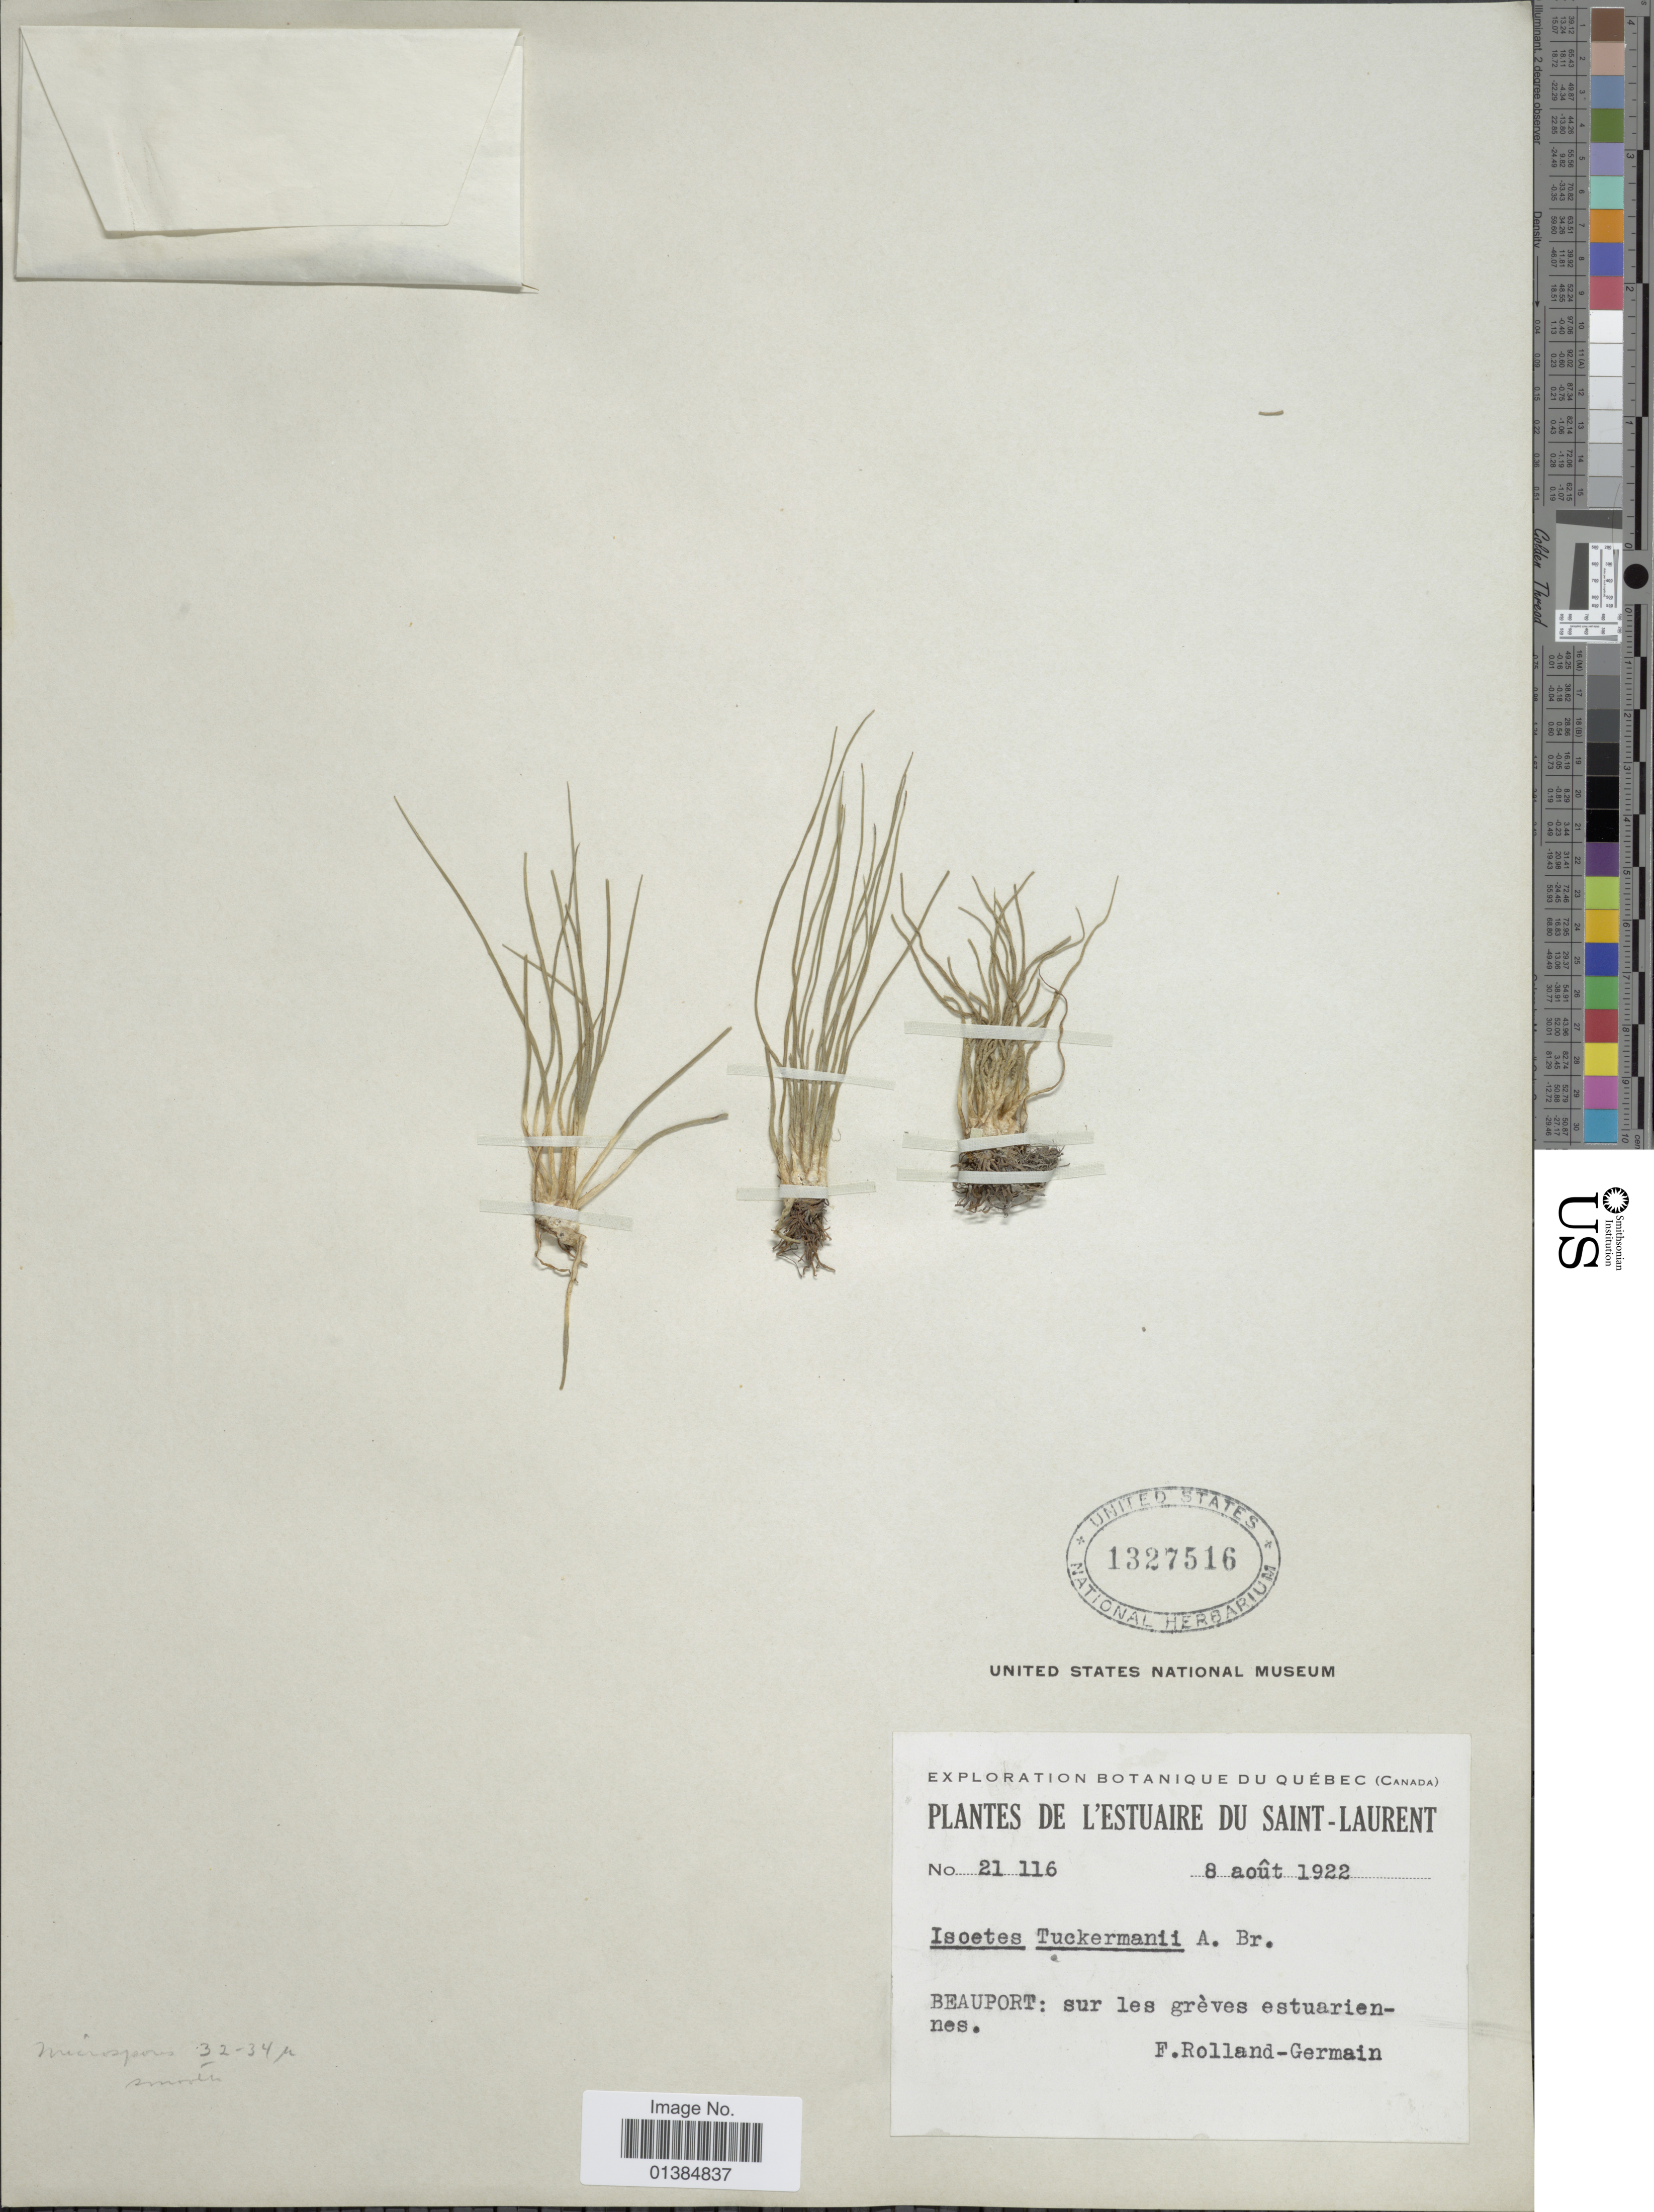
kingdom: Plantae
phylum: Tracheophyta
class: Lycopodiopsida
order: Isoetales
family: Isoetaceae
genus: Isoetes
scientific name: Isoetes tuckermanii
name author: A. Braun ex Engelm.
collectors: Rolland-Germain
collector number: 21116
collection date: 1922-08-08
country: Canada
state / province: Quebec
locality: Plantes de L'Estuaire du Saint-Laurent. Beauport: sur les grèves estuarien-nes.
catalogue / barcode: US 1327516